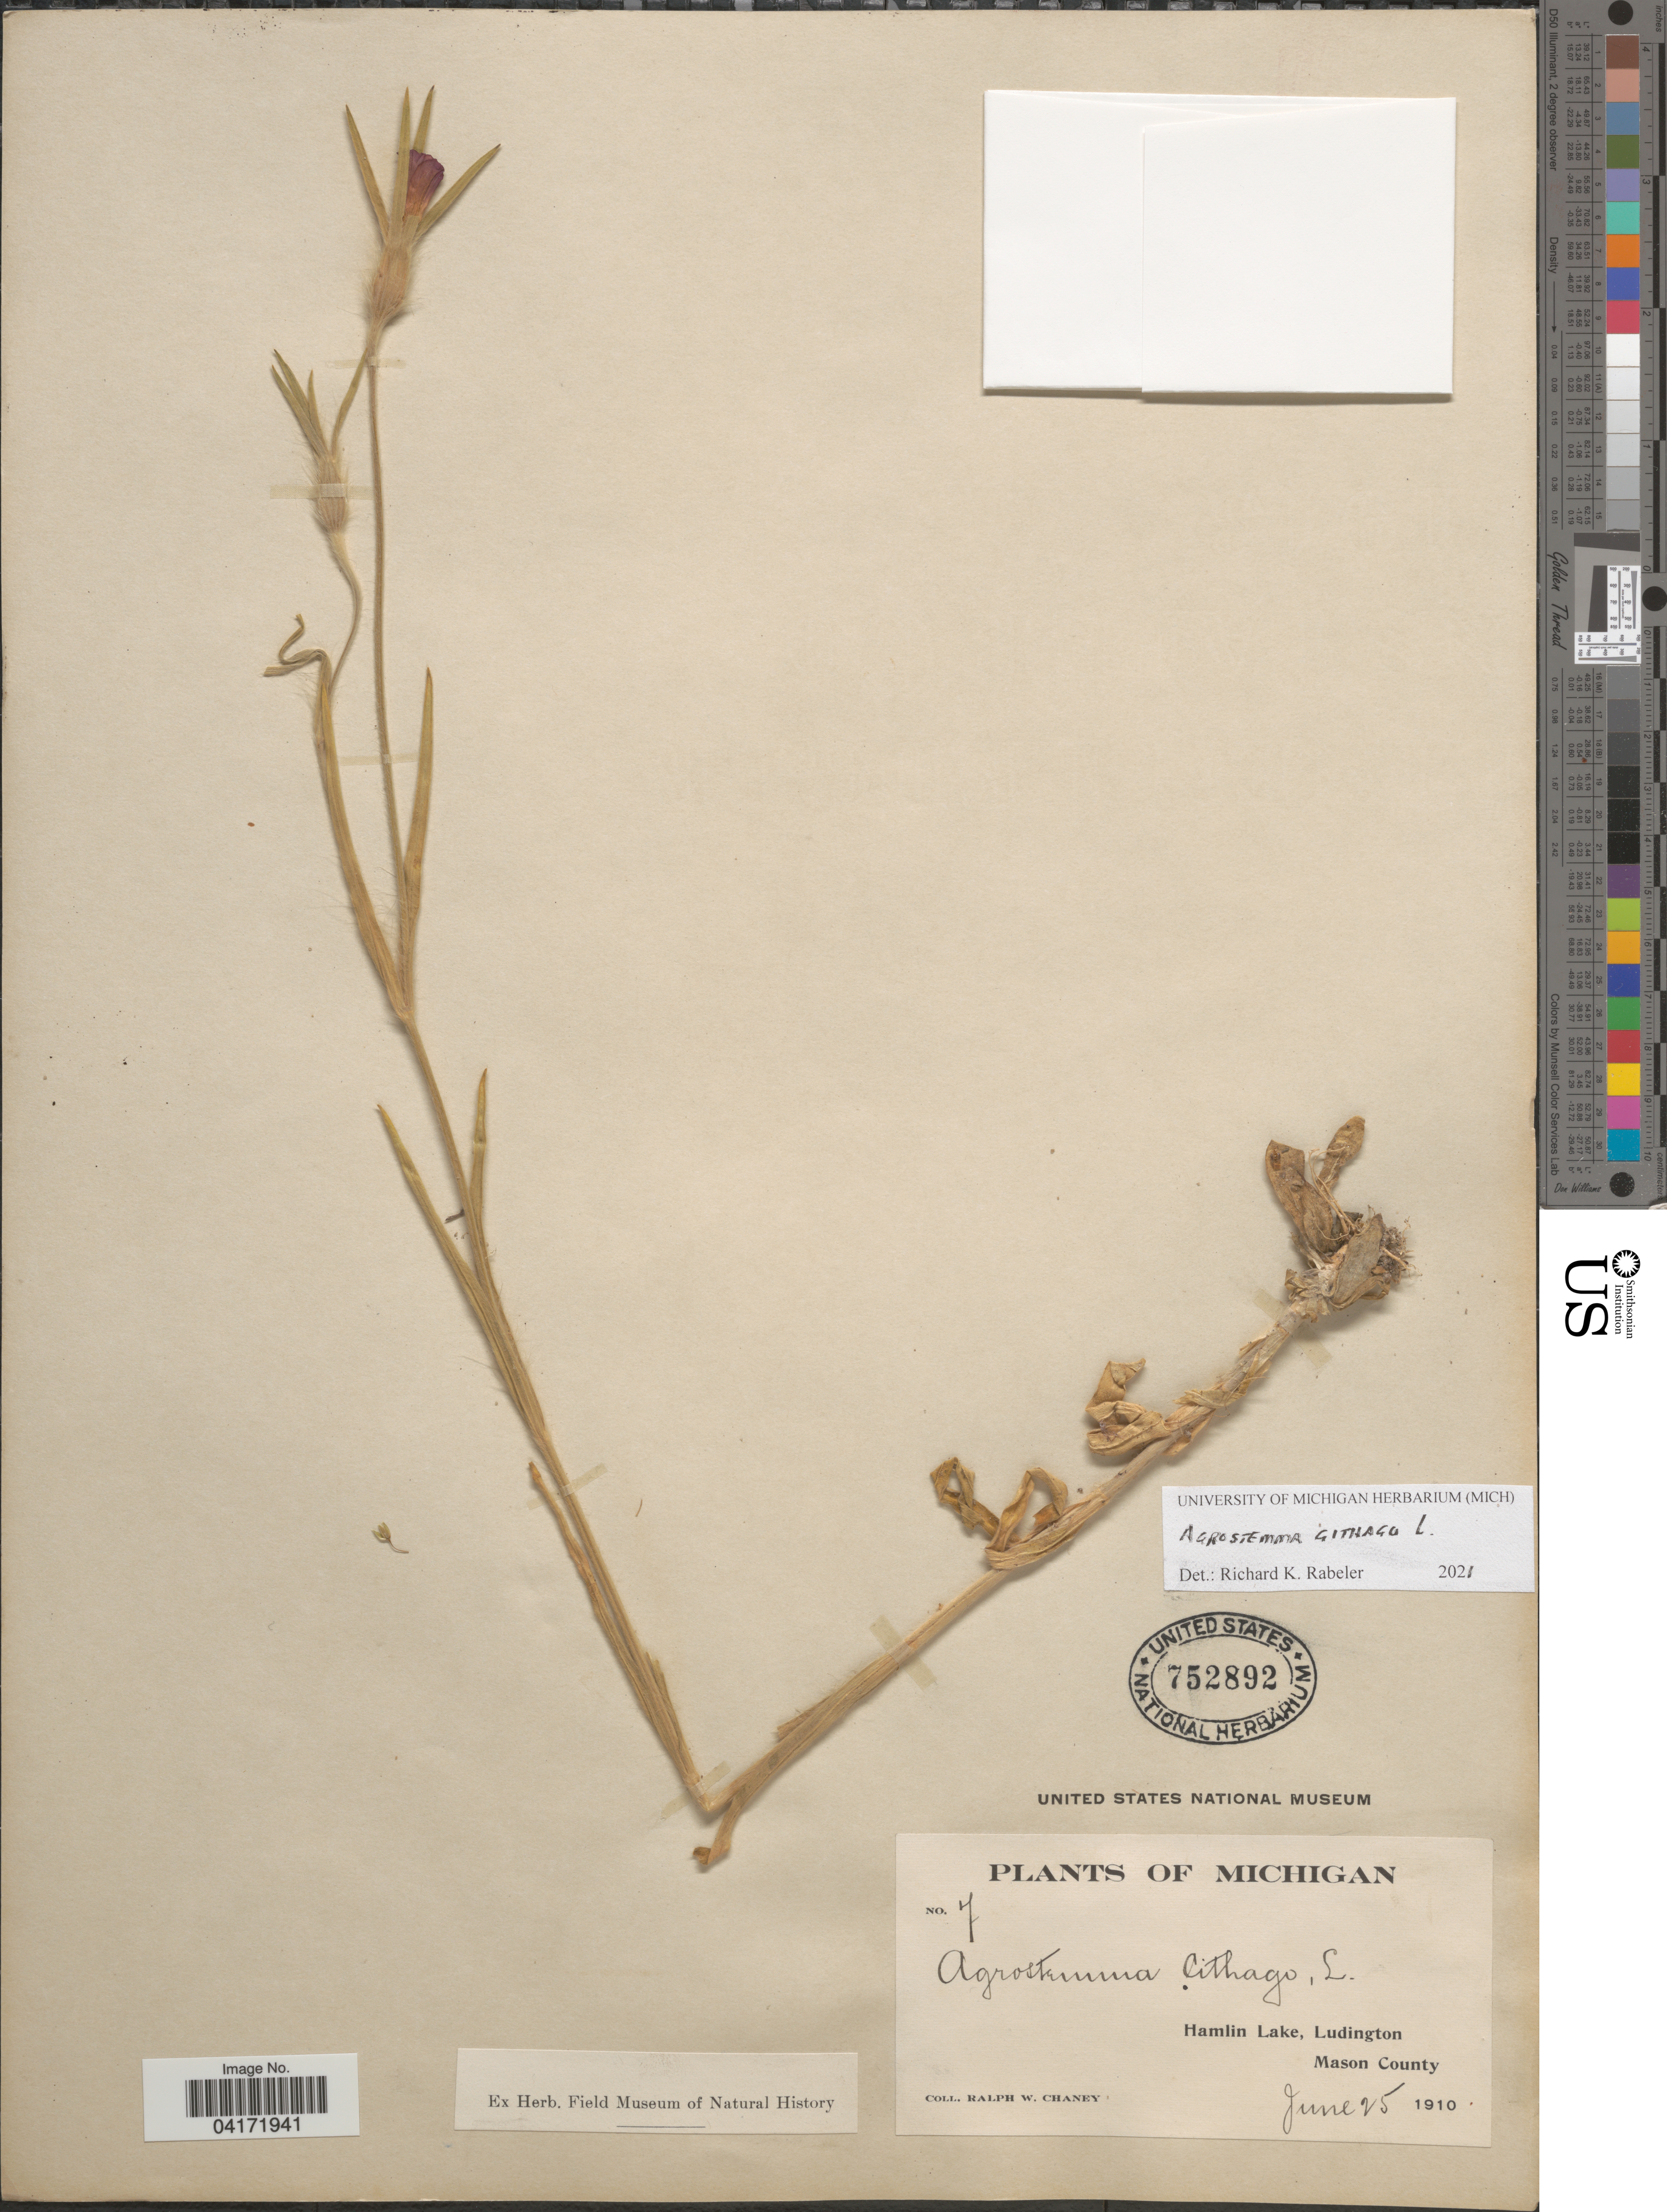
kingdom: Plantae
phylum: Tracheophyta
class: Magnoliopsida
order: Caryophyllales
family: Caryophyllaceae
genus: Agrostemma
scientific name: Agrostemma githago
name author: L.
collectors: R. Chaney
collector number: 7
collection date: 1910-06-25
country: United States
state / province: Michigan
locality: Hamlin Lake, Ludington. Mason County.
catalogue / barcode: US 752892